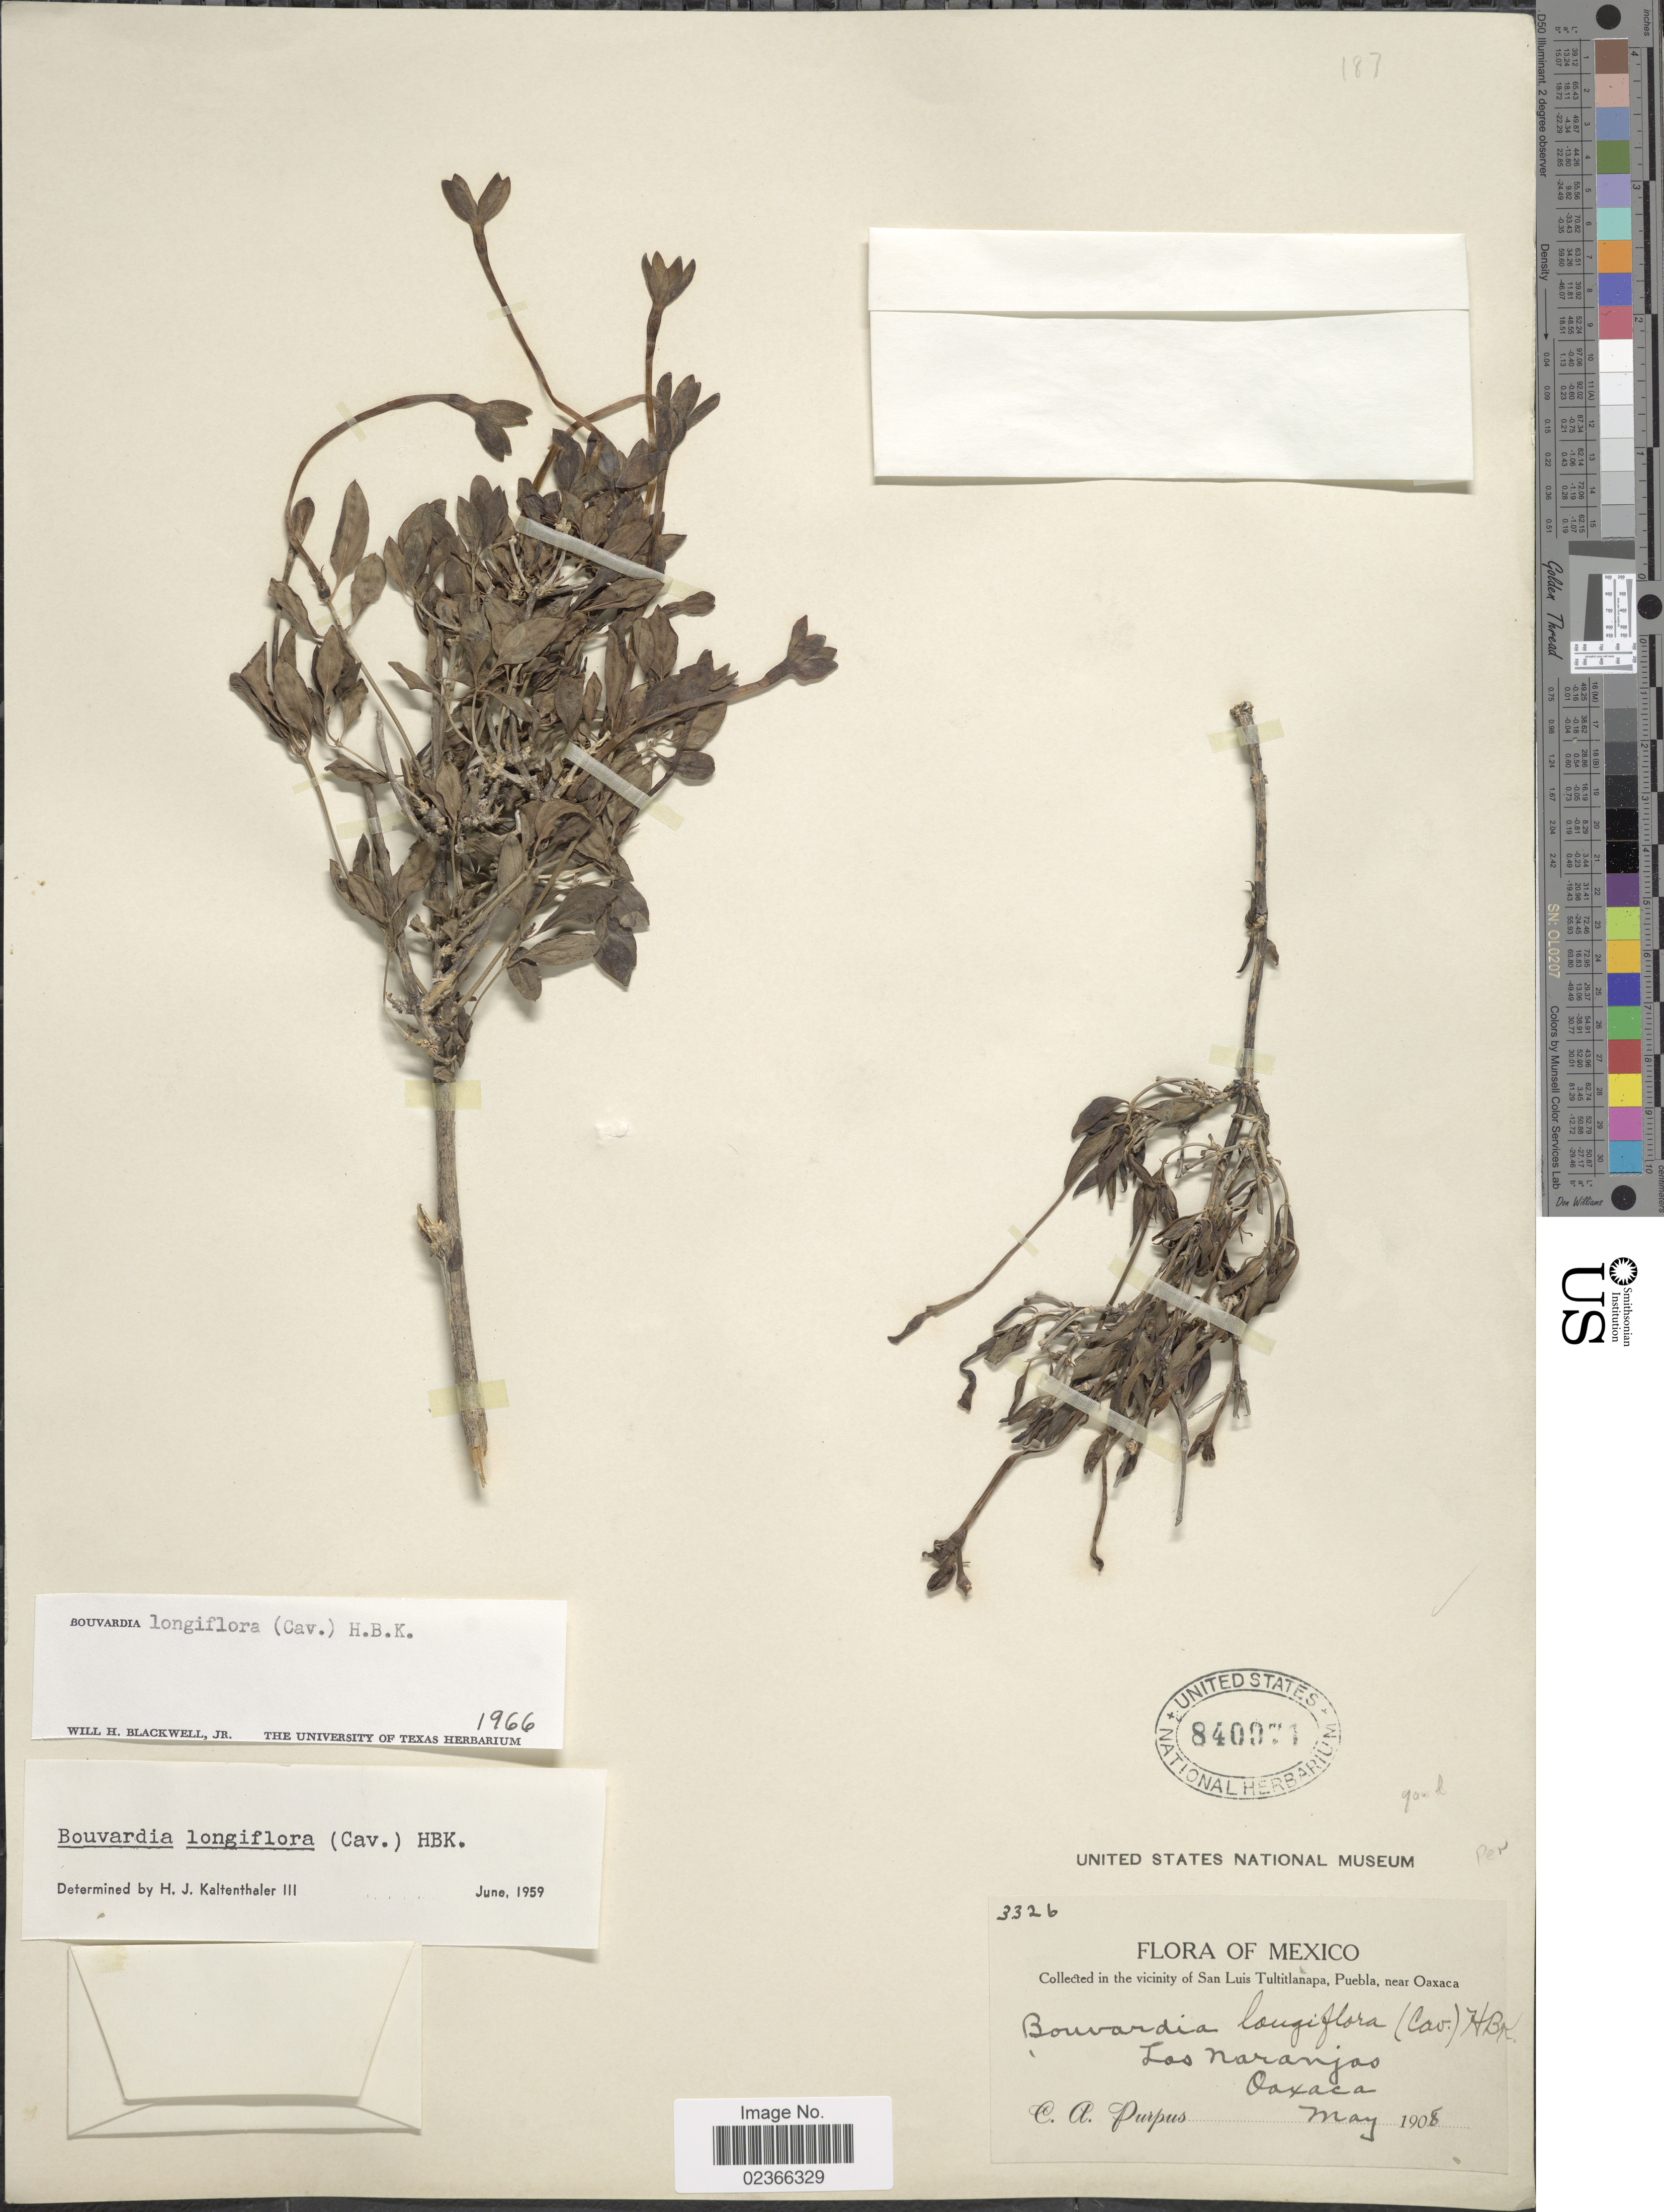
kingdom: Plantae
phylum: Tracheophyta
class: Magnoliopsida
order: Gentianales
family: Rubiaceae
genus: Bouvardia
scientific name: Bouvardia longiflora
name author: (Cav.) Kunth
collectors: C. A. Purpus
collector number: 3326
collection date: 1908-05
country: Mexico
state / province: Oaxaca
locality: Las Naranjas, Oaxaca. In the vicinity of San Luis Tultitlanapa, Puebla, near Oaxaca.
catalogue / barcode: US 840071